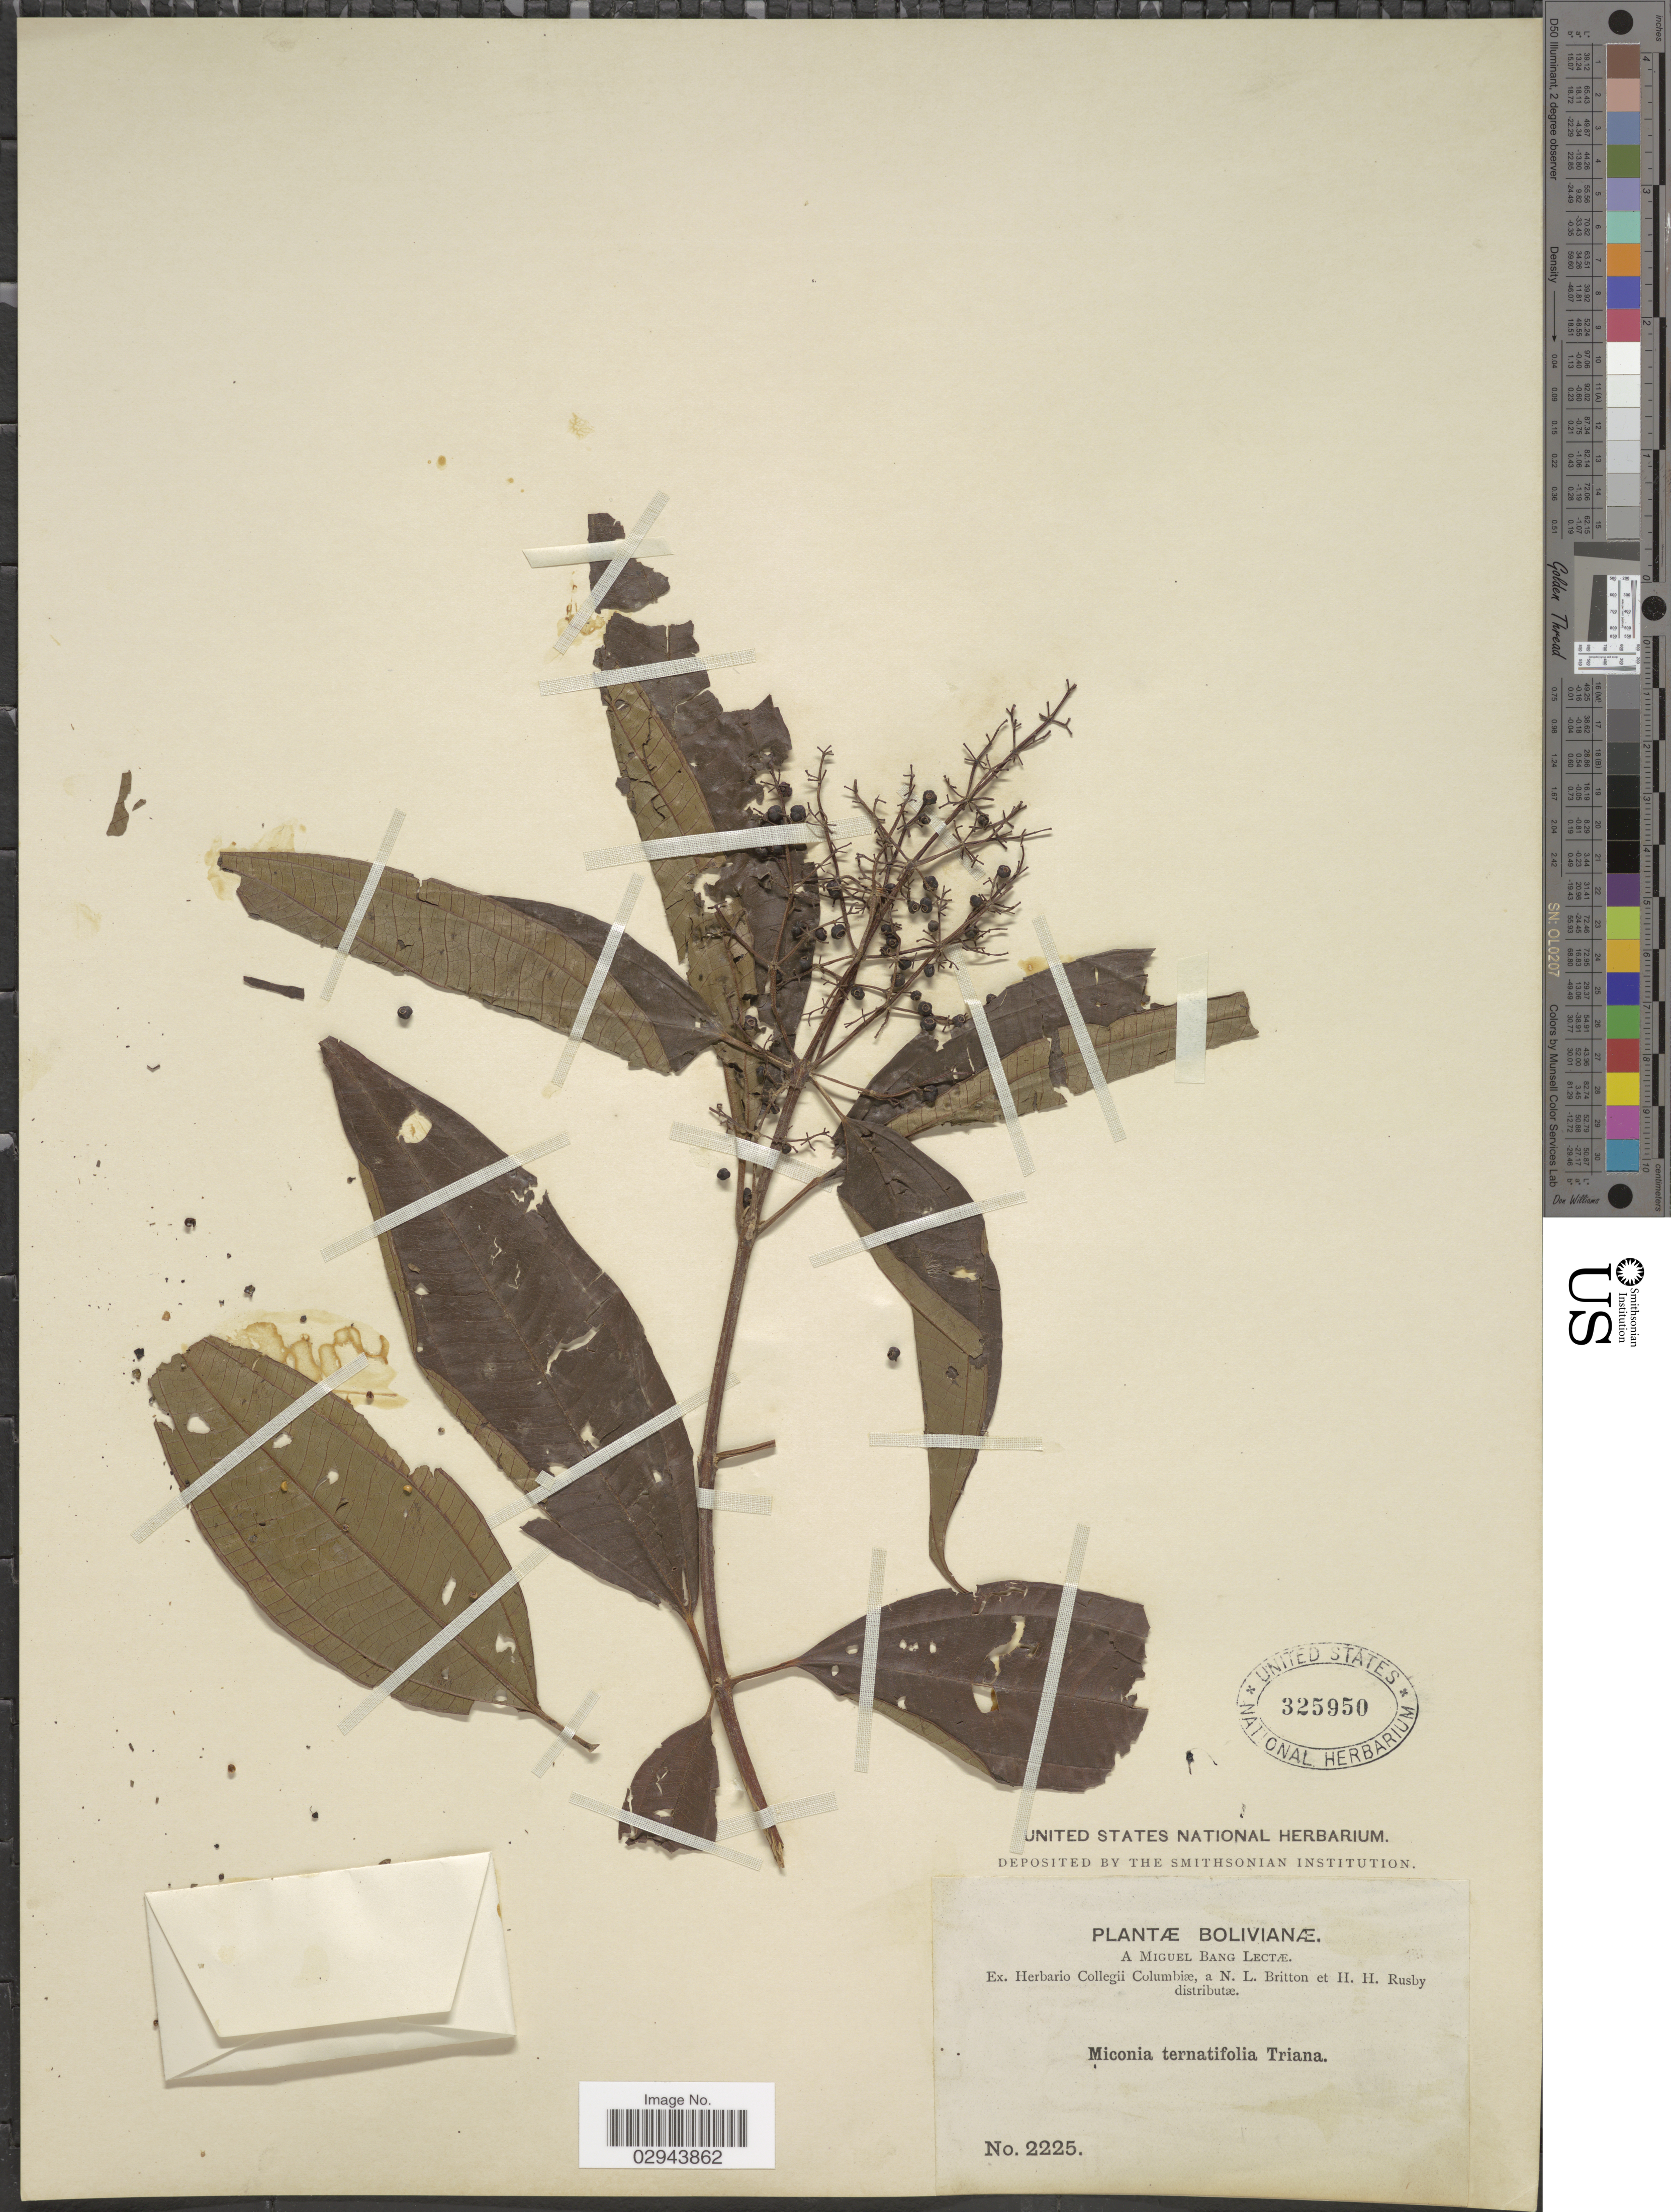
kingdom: Plantae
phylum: Tracheophyta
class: Magnoliopsida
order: Myrtales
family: Melastomataceae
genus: Miconia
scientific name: Miconia ternatifolia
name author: Triana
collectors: M. Bang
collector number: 2225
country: Bolivia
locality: Bolivianæ.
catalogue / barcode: US 325950